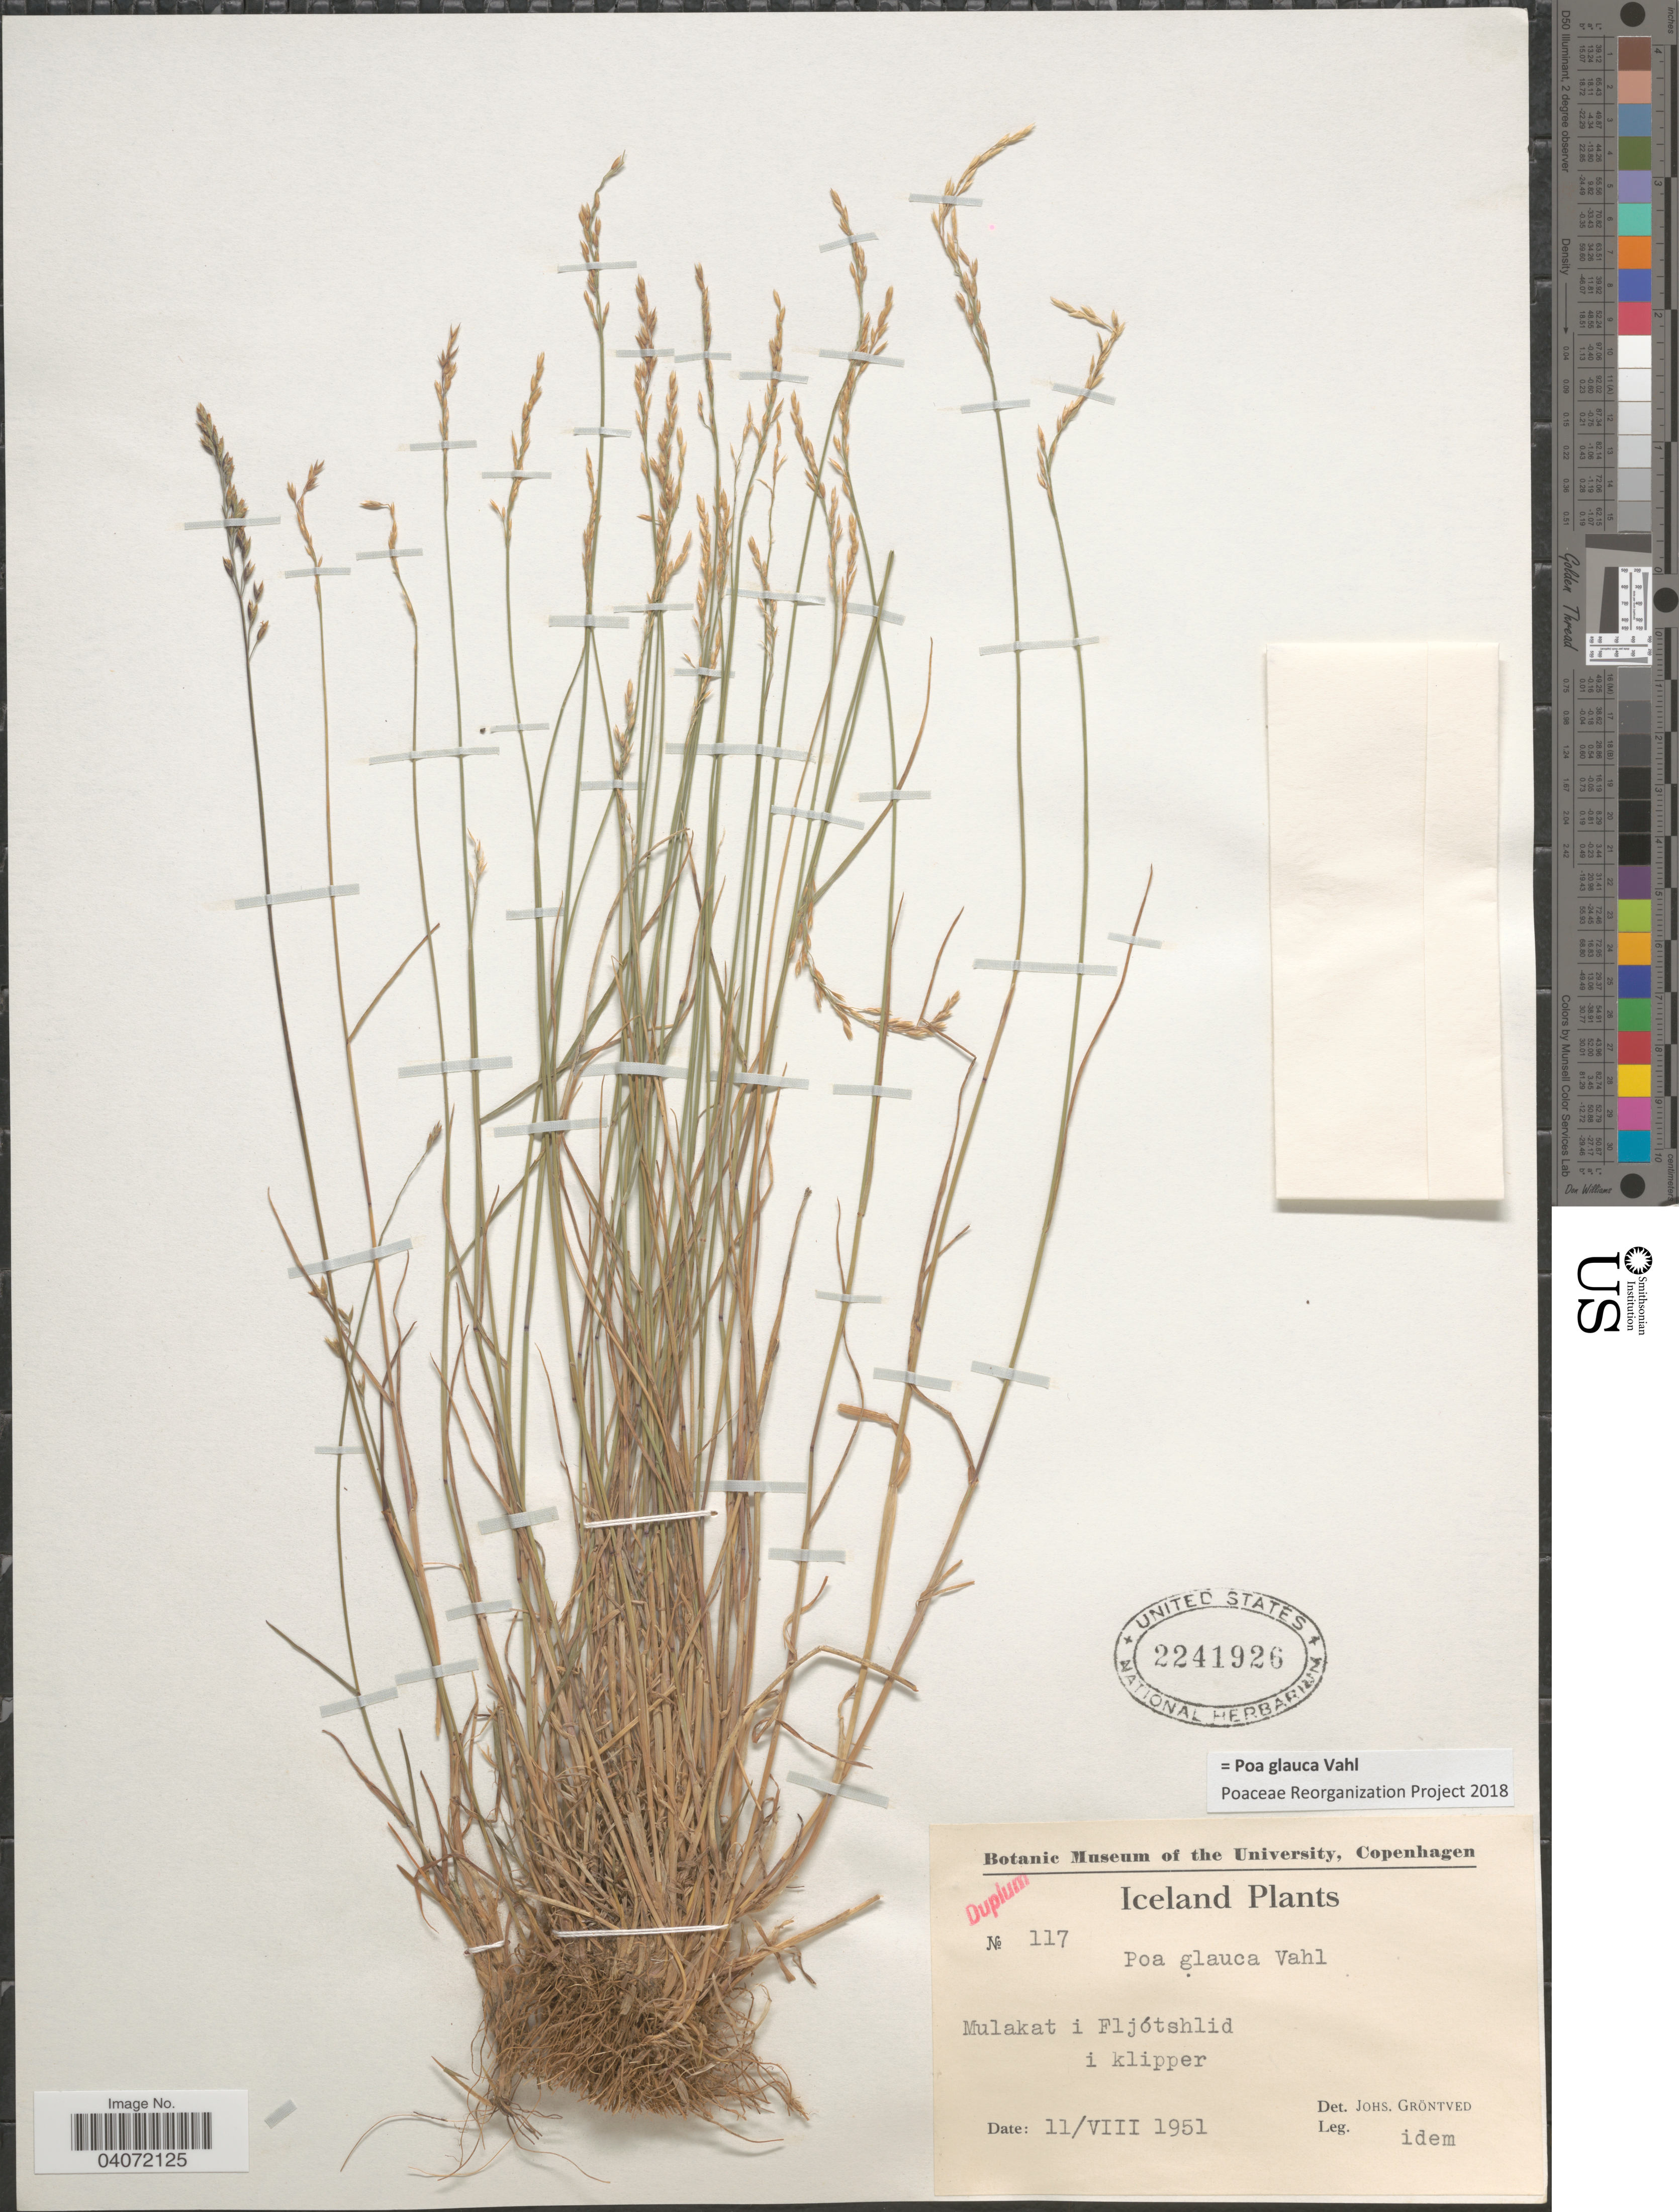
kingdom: Plantae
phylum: Tracheophyta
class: Liliopsida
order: Poales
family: Poaceae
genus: Poa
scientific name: Poa glauca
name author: Vahl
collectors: J. Gröntved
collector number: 117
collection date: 1951-08-11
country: Iceland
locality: Mulakat i Fljótshlid i klipper.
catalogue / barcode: US 2241926